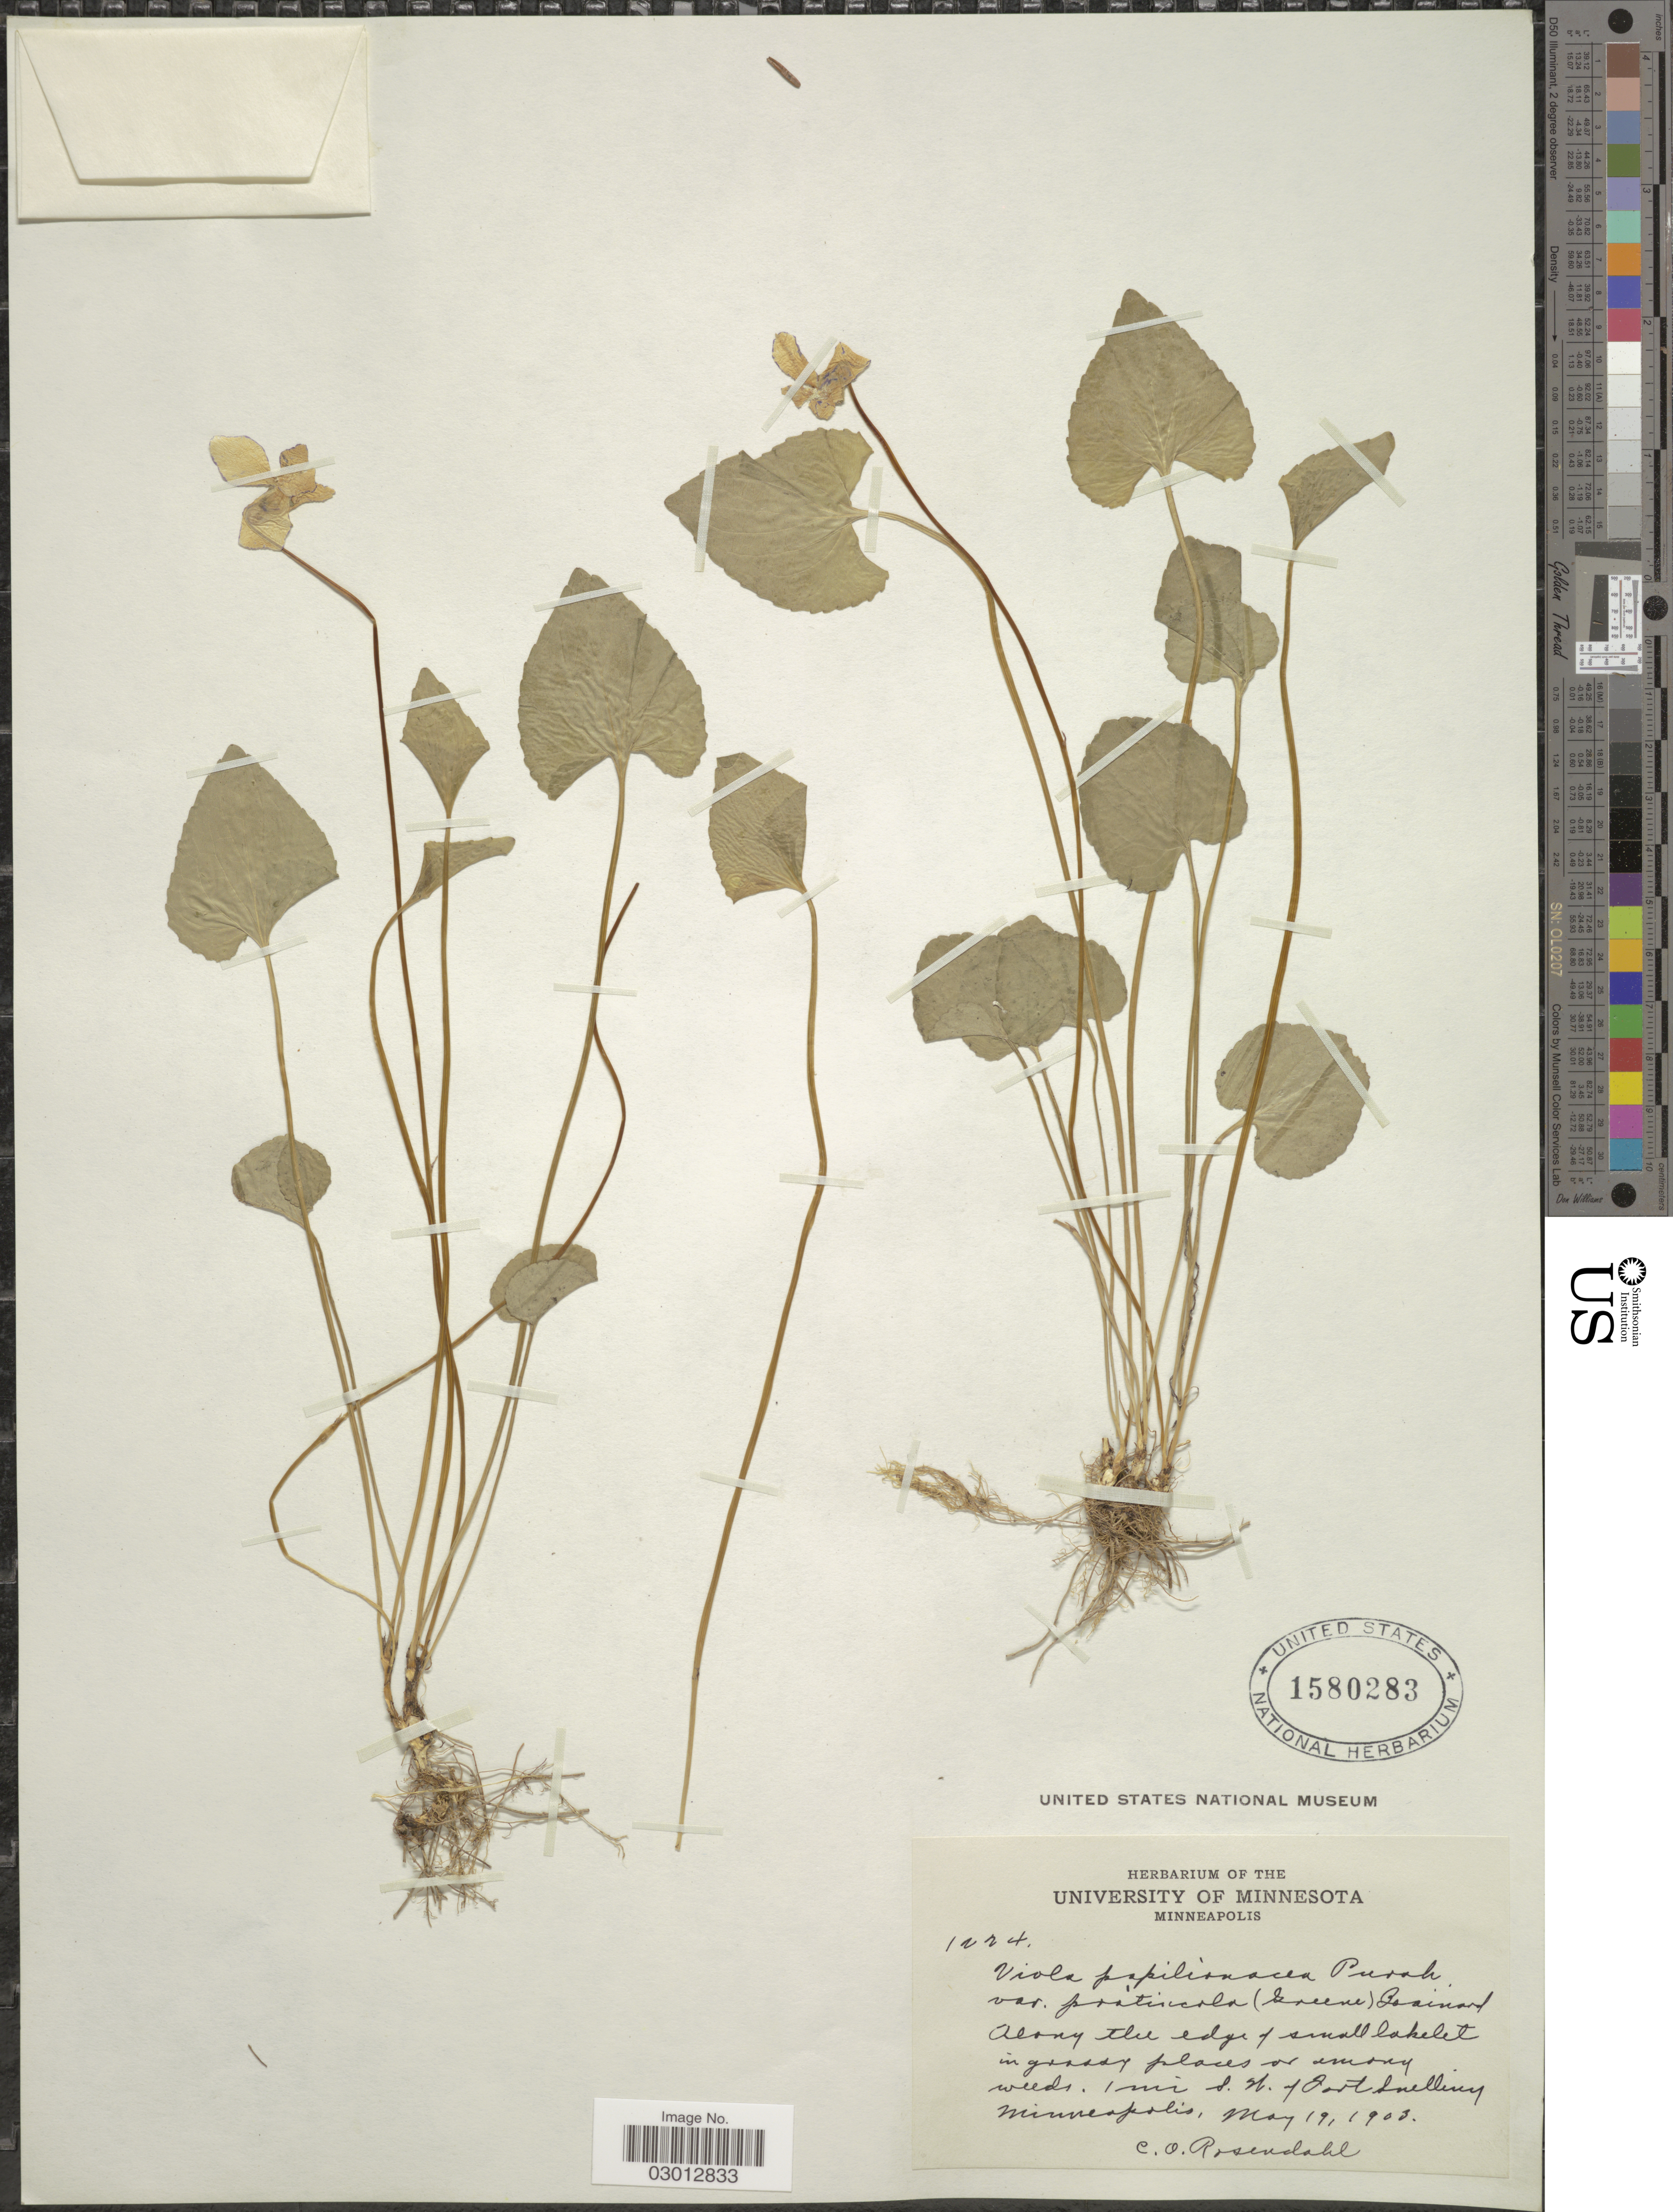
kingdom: Plantae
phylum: Tracheophyta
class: Magnoliopsida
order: Malpighiales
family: Violaceae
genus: Viola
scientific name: Viola papilionacea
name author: Pursh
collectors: C. O. Rosendahl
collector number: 1224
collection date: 1903-05-19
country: United States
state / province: Minnesota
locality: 1 mi. S.N. of Fort Snelling Minneapolis.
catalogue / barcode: US 1580283